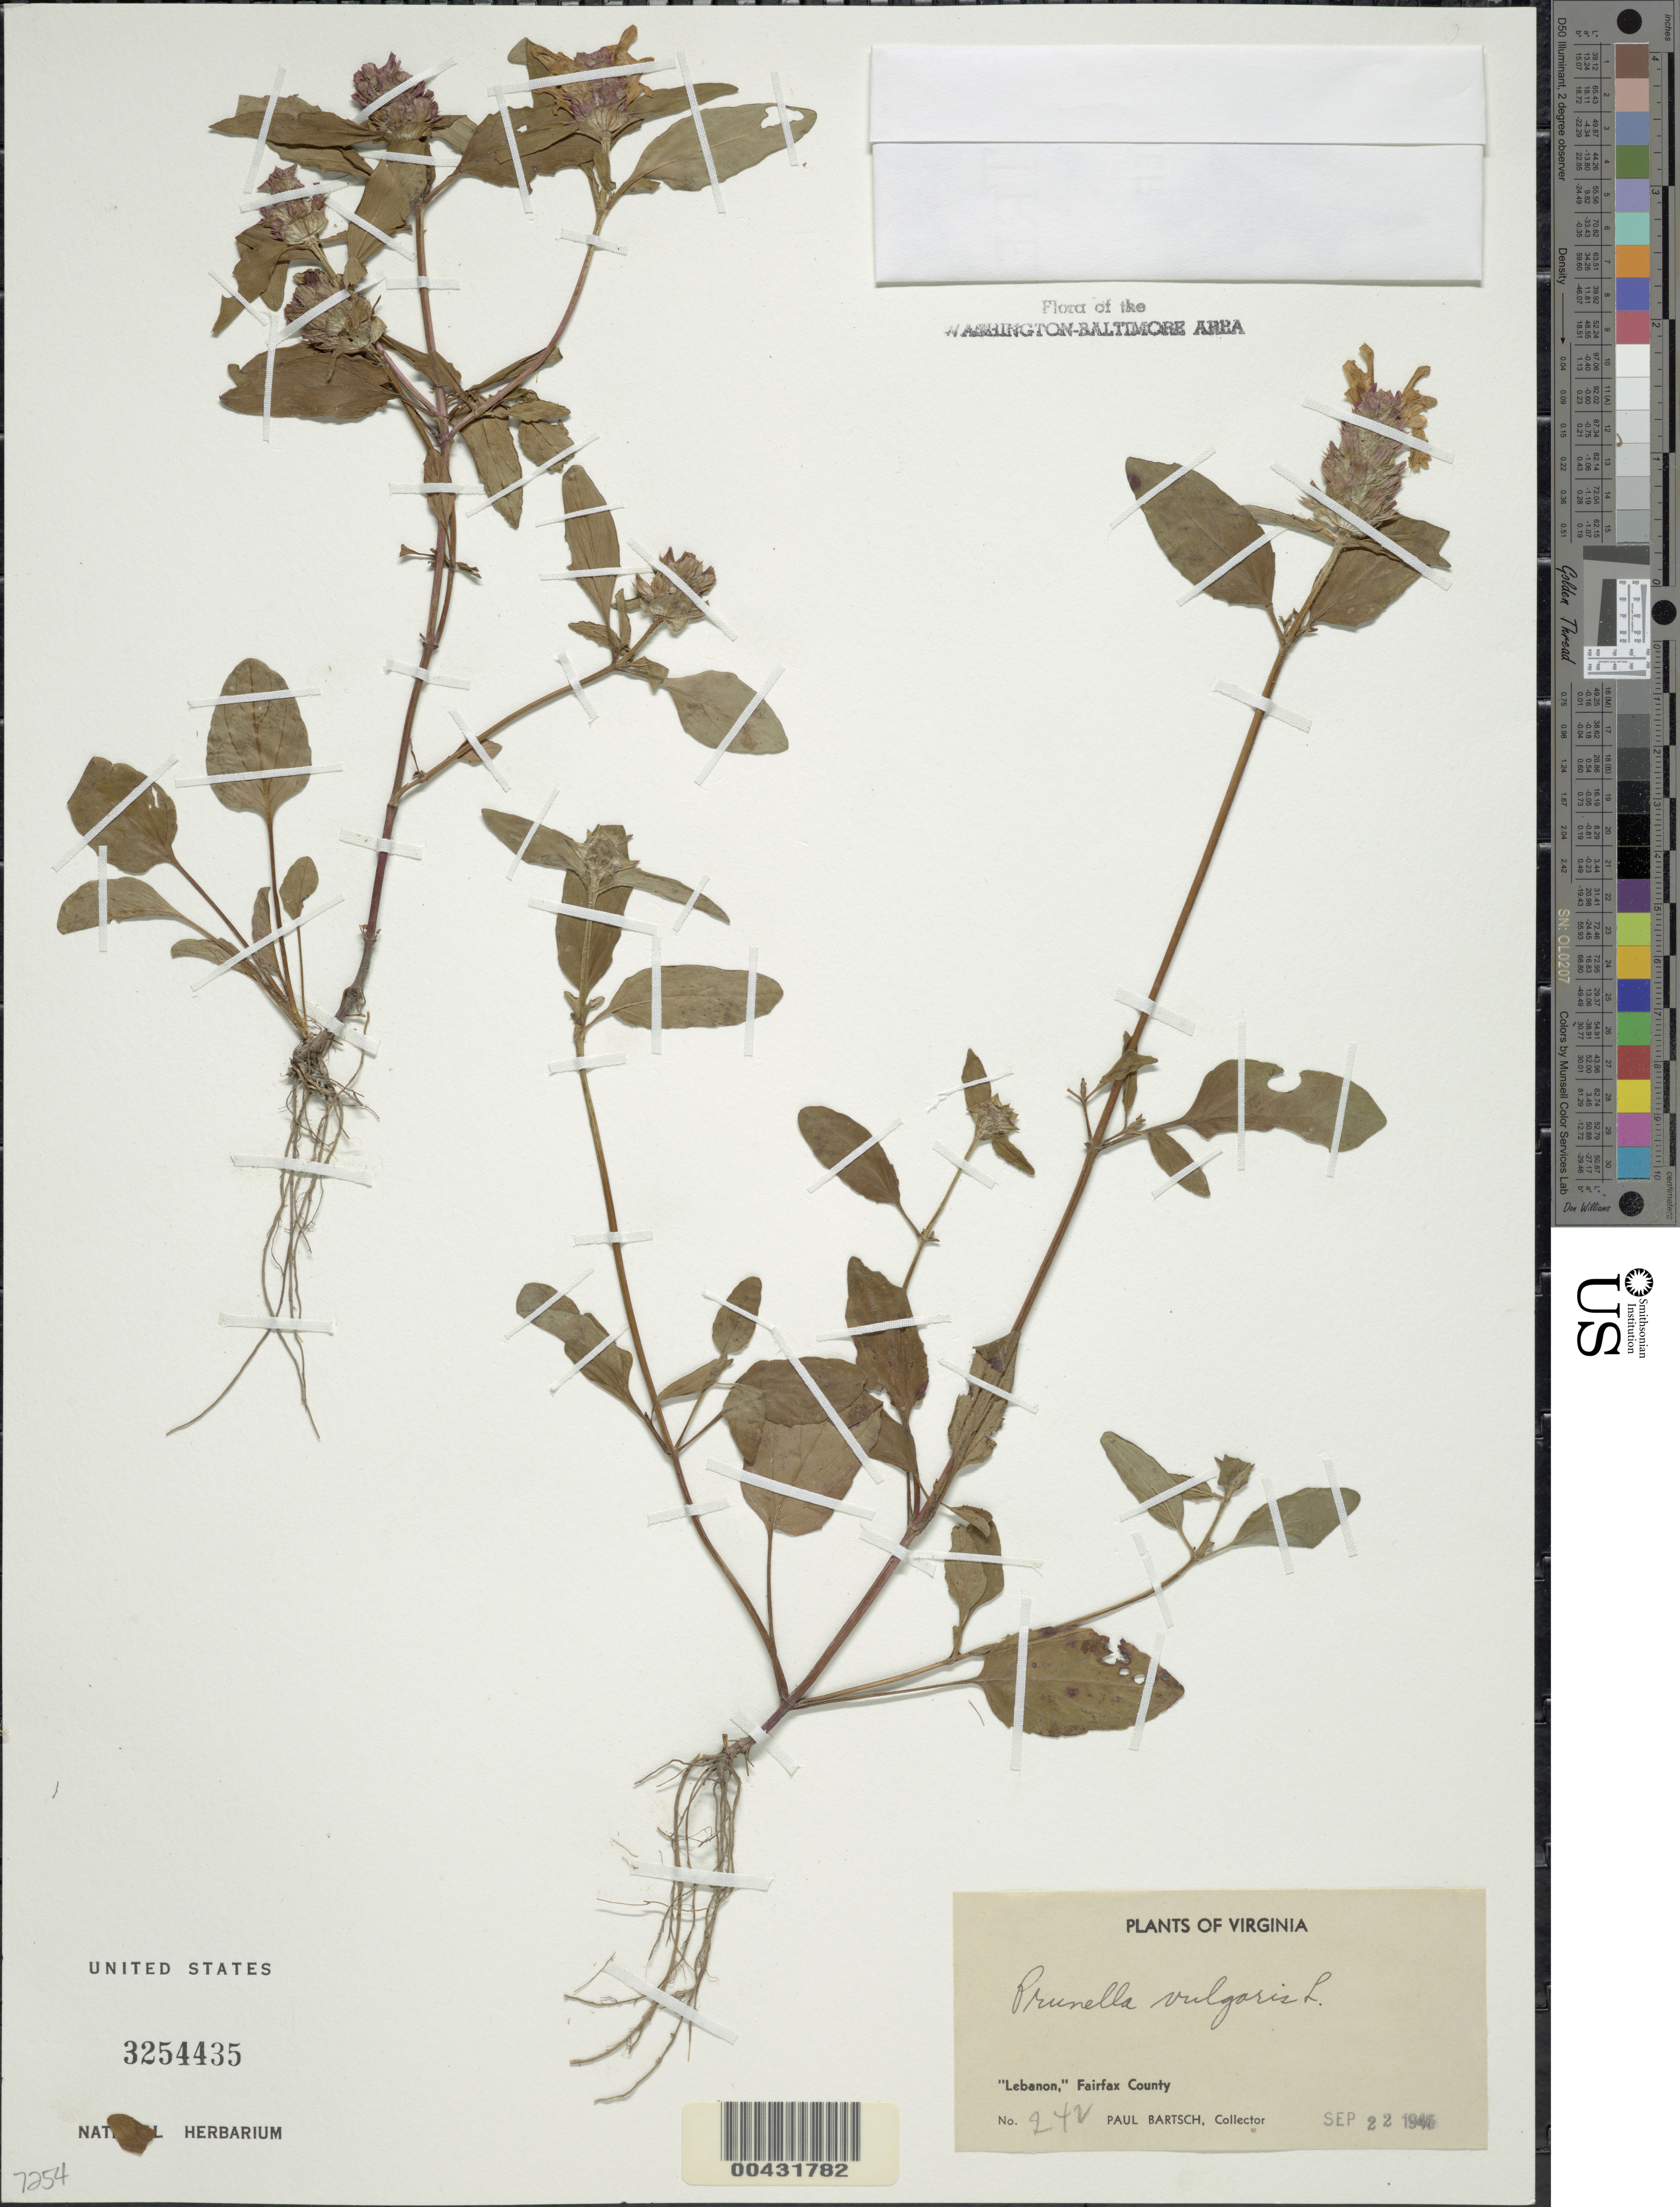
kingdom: Plantae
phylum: Tracheophyta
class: Magnoliopsida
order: Lamiales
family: Lamiaceae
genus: Prunella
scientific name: Prunella vulgaris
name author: L.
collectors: P. Bartsch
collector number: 242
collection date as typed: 22 Sep 1946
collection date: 1946-09-22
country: United States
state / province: Virginia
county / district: Fairfax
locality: Lebanon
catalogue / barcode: US 3254435